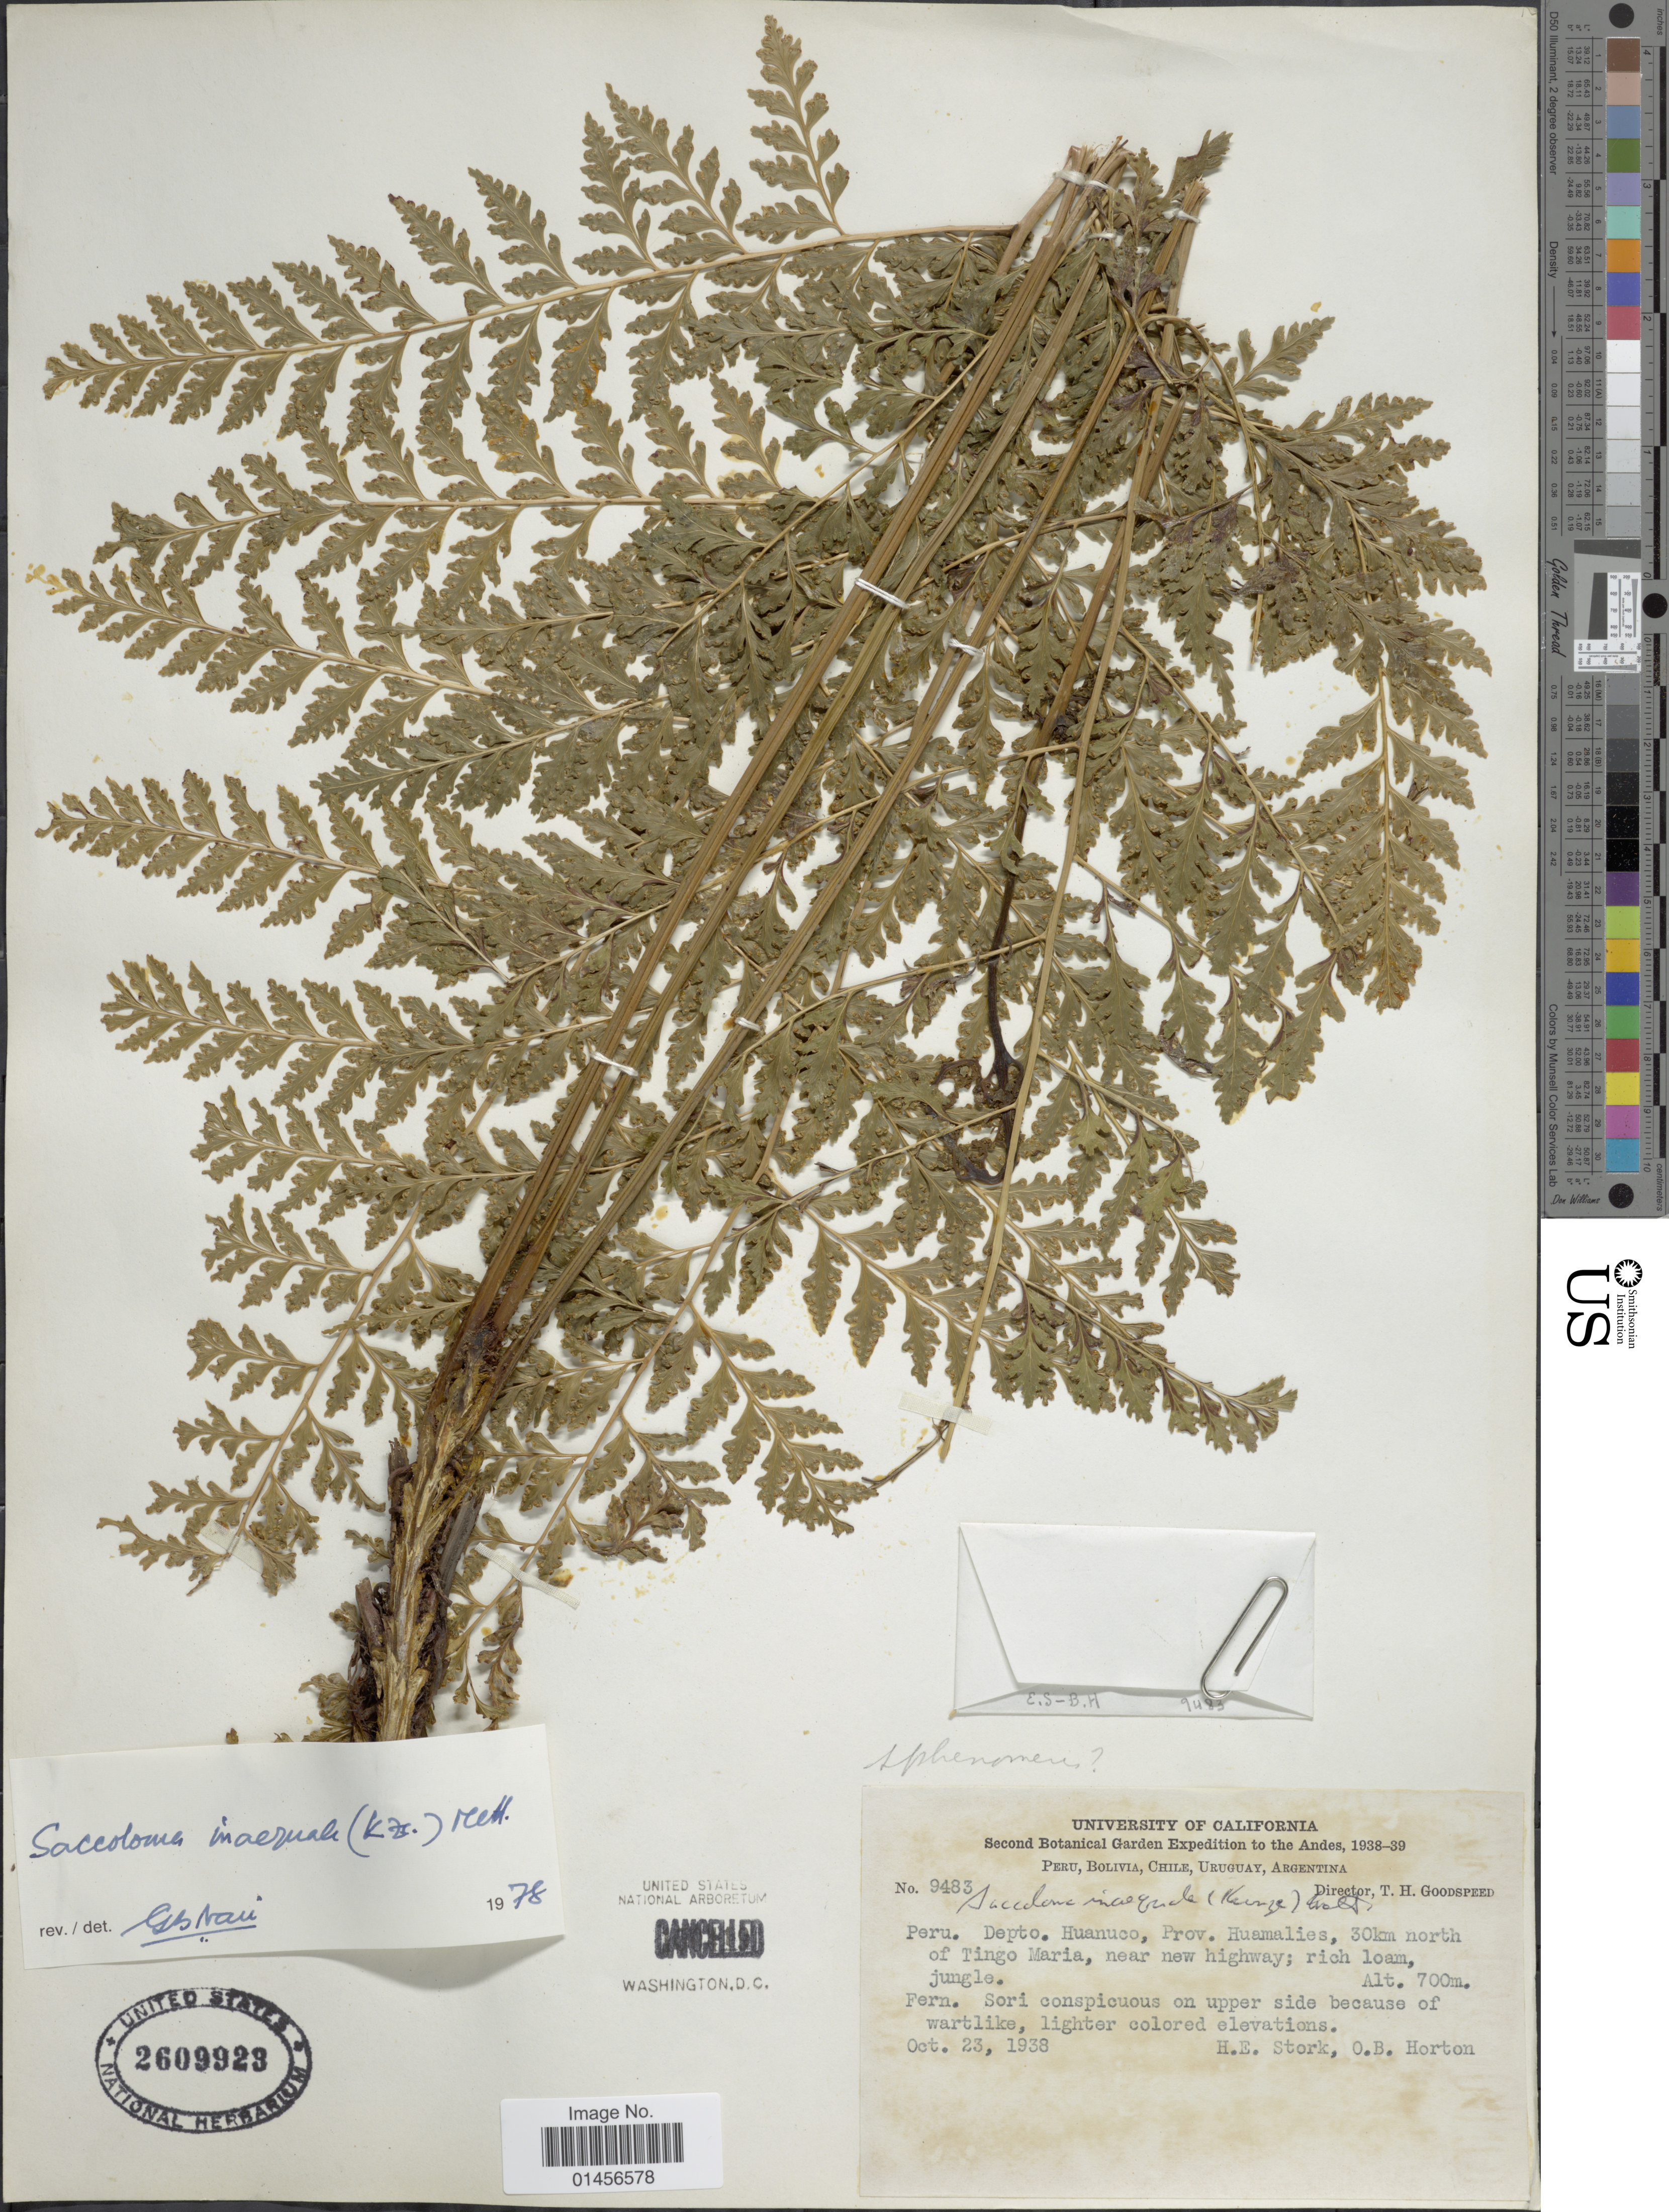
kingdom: Plantae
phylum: Tracheophyta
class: Polypodiopsida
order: Polypodiales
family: Saccolomataceae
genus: Saccoloma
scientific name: Saccoloma inaequale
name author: (Kunze) Mett.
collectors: H. E. Stork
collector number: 9483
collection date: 1938-10-23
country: Peru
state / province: Huánuco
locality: Prov. Huamalies, 30 km north of Tingo Maria, near new highway: rich loam, jungle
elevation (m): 700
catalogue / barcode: US 2609923